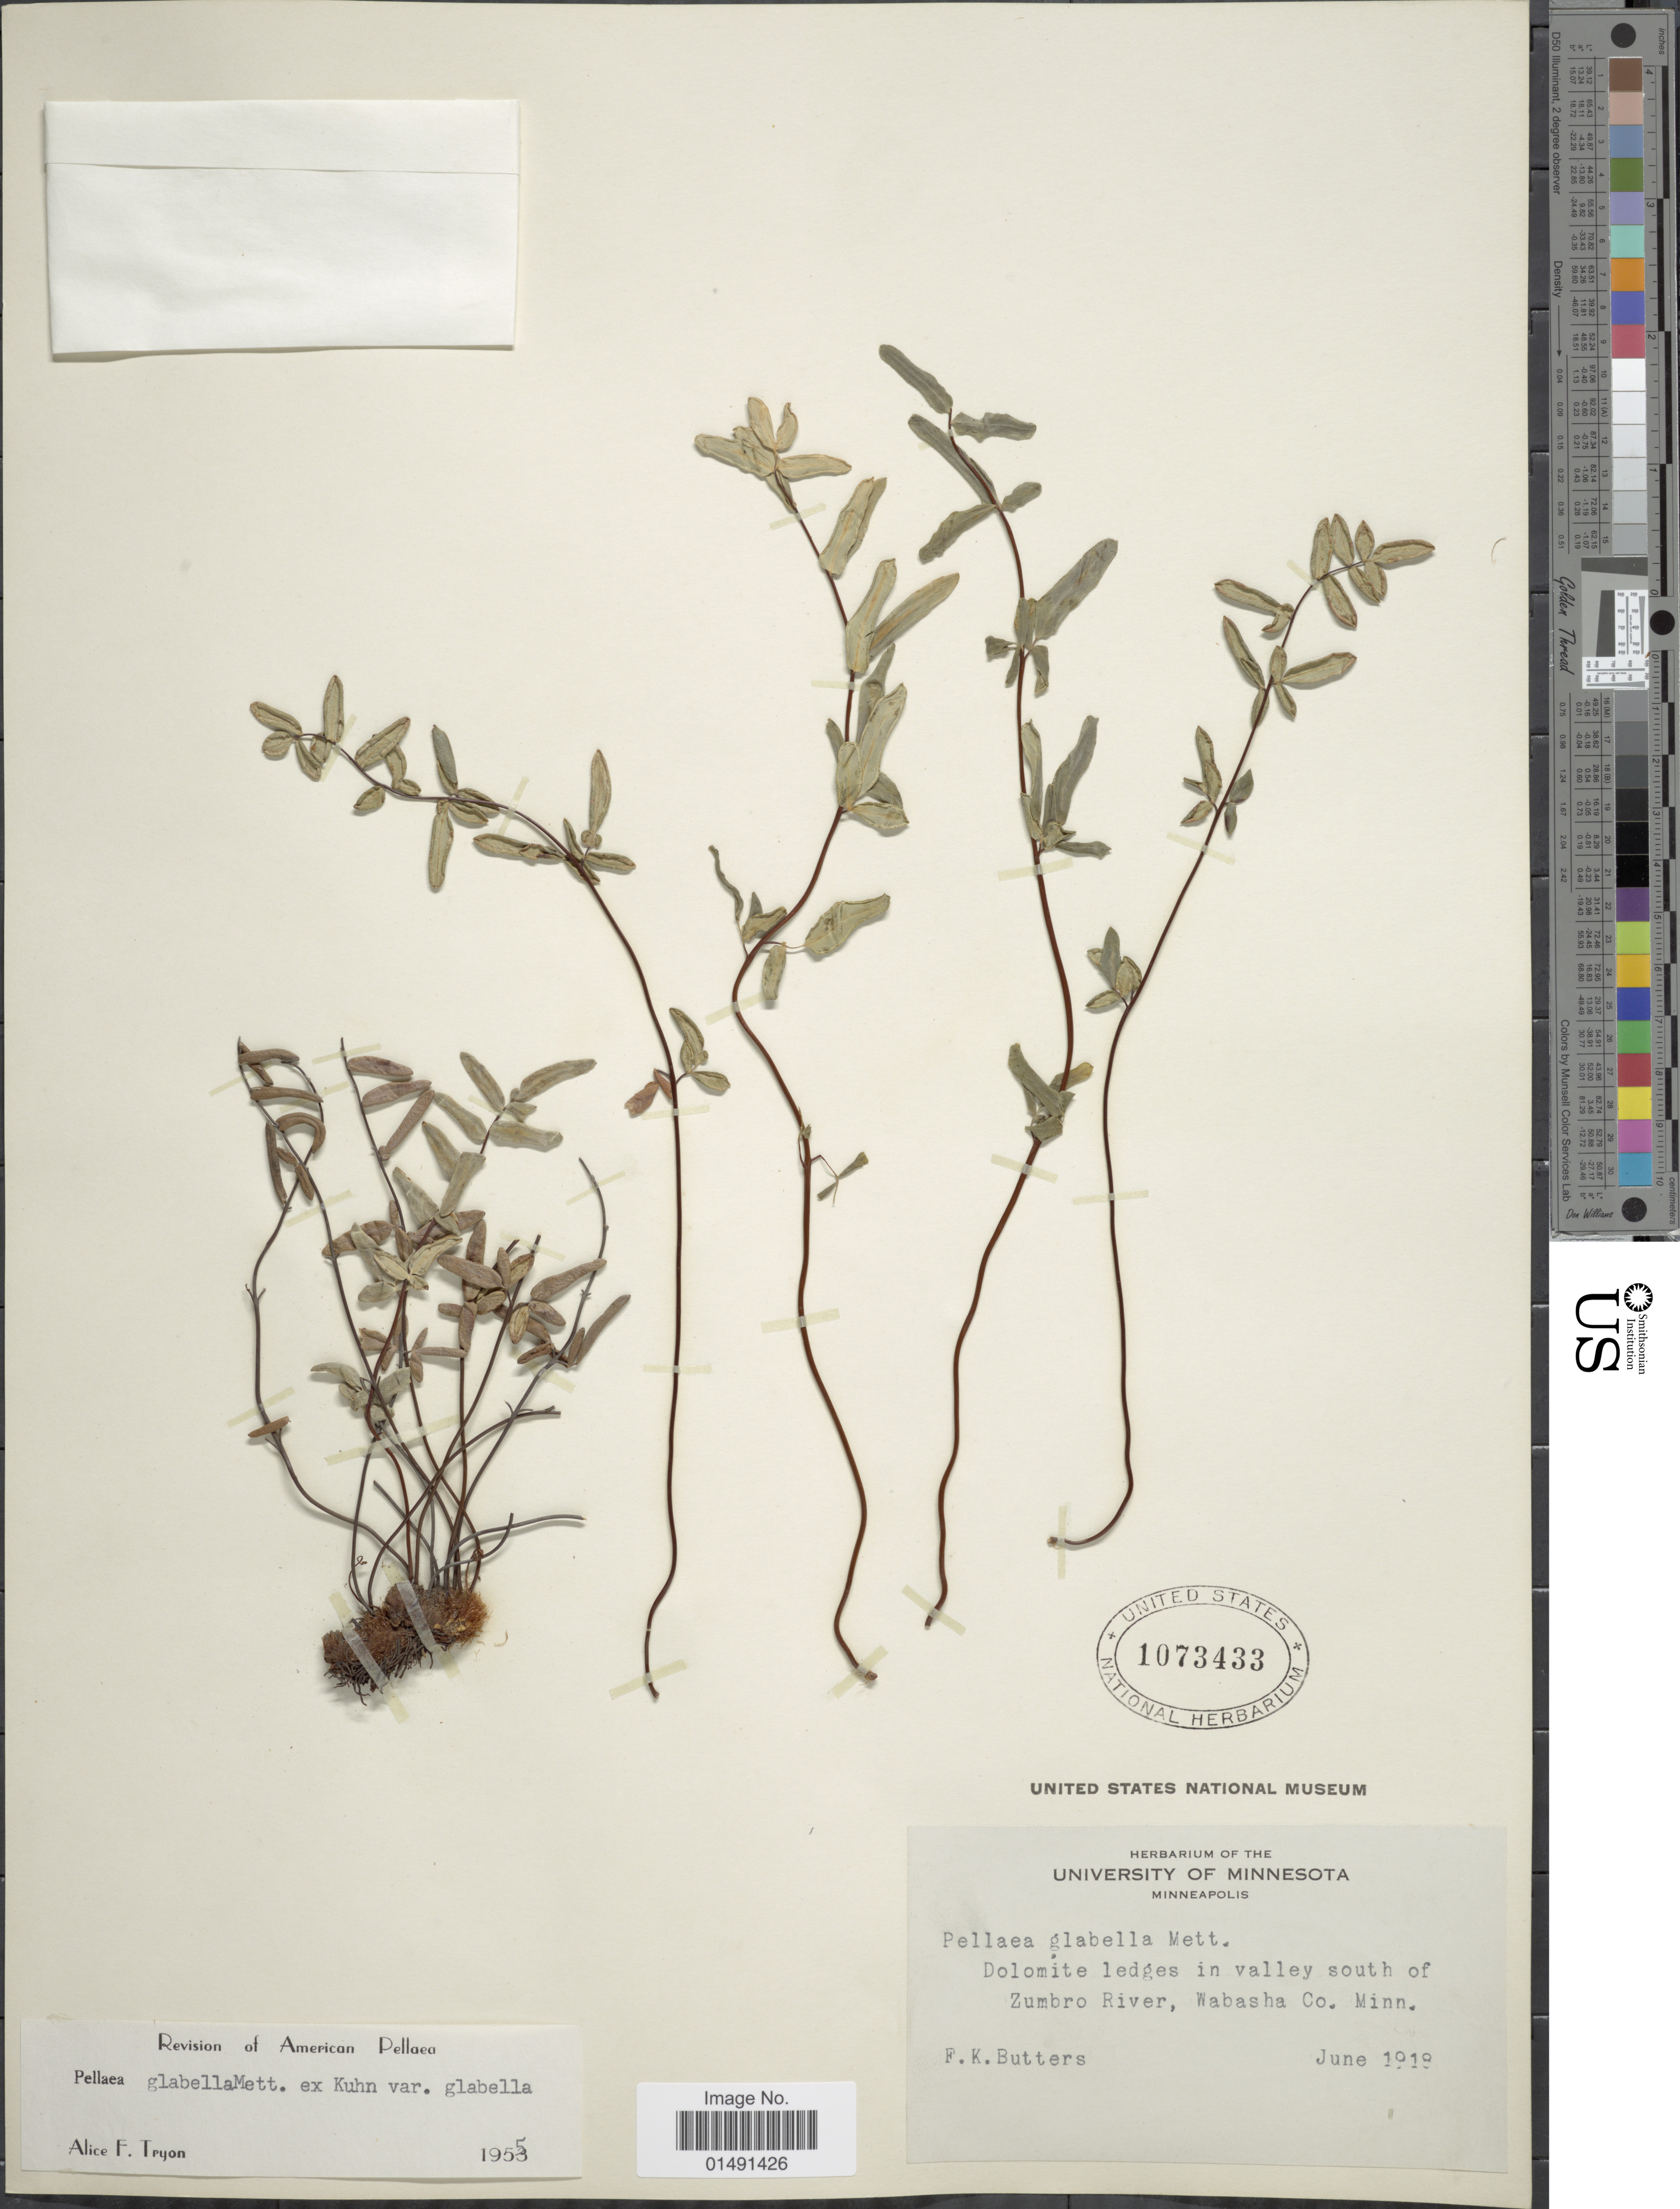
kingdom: Plantae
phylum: Tracheophyta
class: Polypodiopsida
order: Polypodiales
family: Pteridaceae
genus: Pellaea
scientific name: Pellaea glabella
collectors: F. K. Butters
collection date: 1918-06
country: United States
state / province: Minnesota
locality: Dolomite ledges in valley south of Zumbro River, Wabasha Co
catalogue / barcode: US 1073433